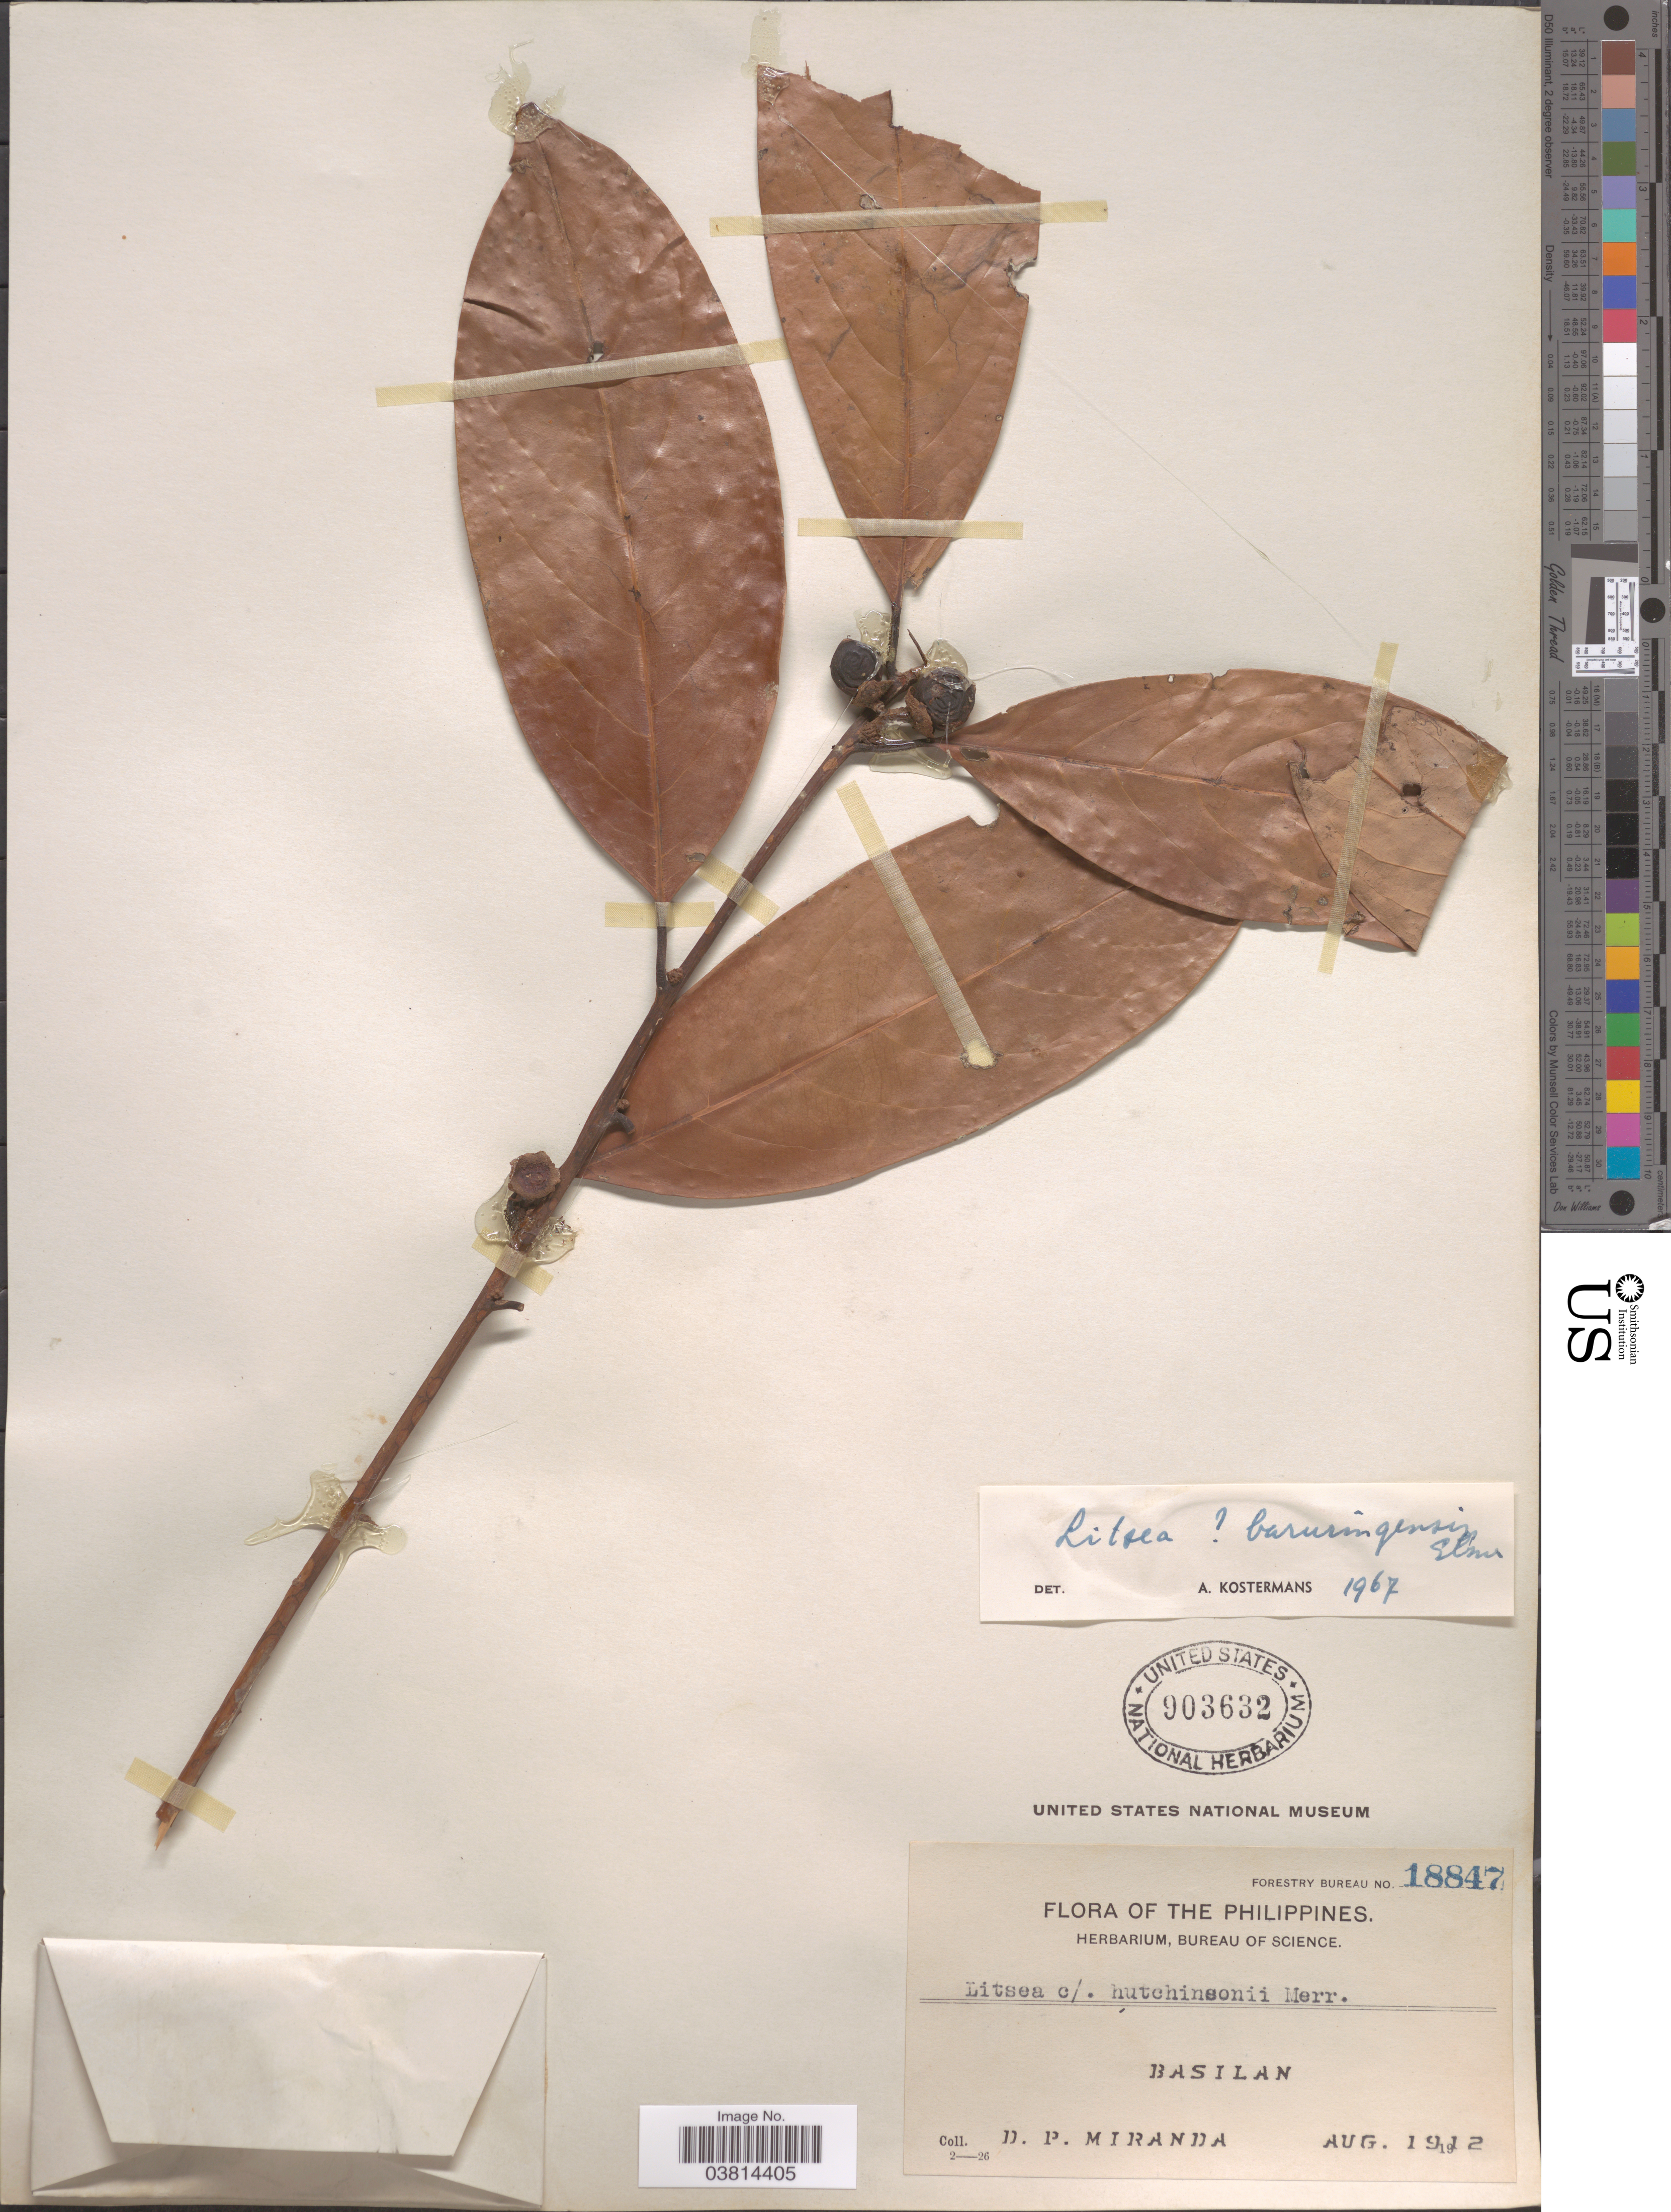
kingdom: Plantae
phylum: Tracheophyta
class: Magnoliopsida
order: Laurales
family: Lauraceae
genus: Litsea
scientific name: Litsea baruringensis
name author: Elmer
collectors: D. P. Miranda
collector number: Forestry Bureau 18847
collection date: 1912-08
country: Philippines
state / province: Muslim Mindanao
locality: Basilan.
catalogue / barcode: US 903632